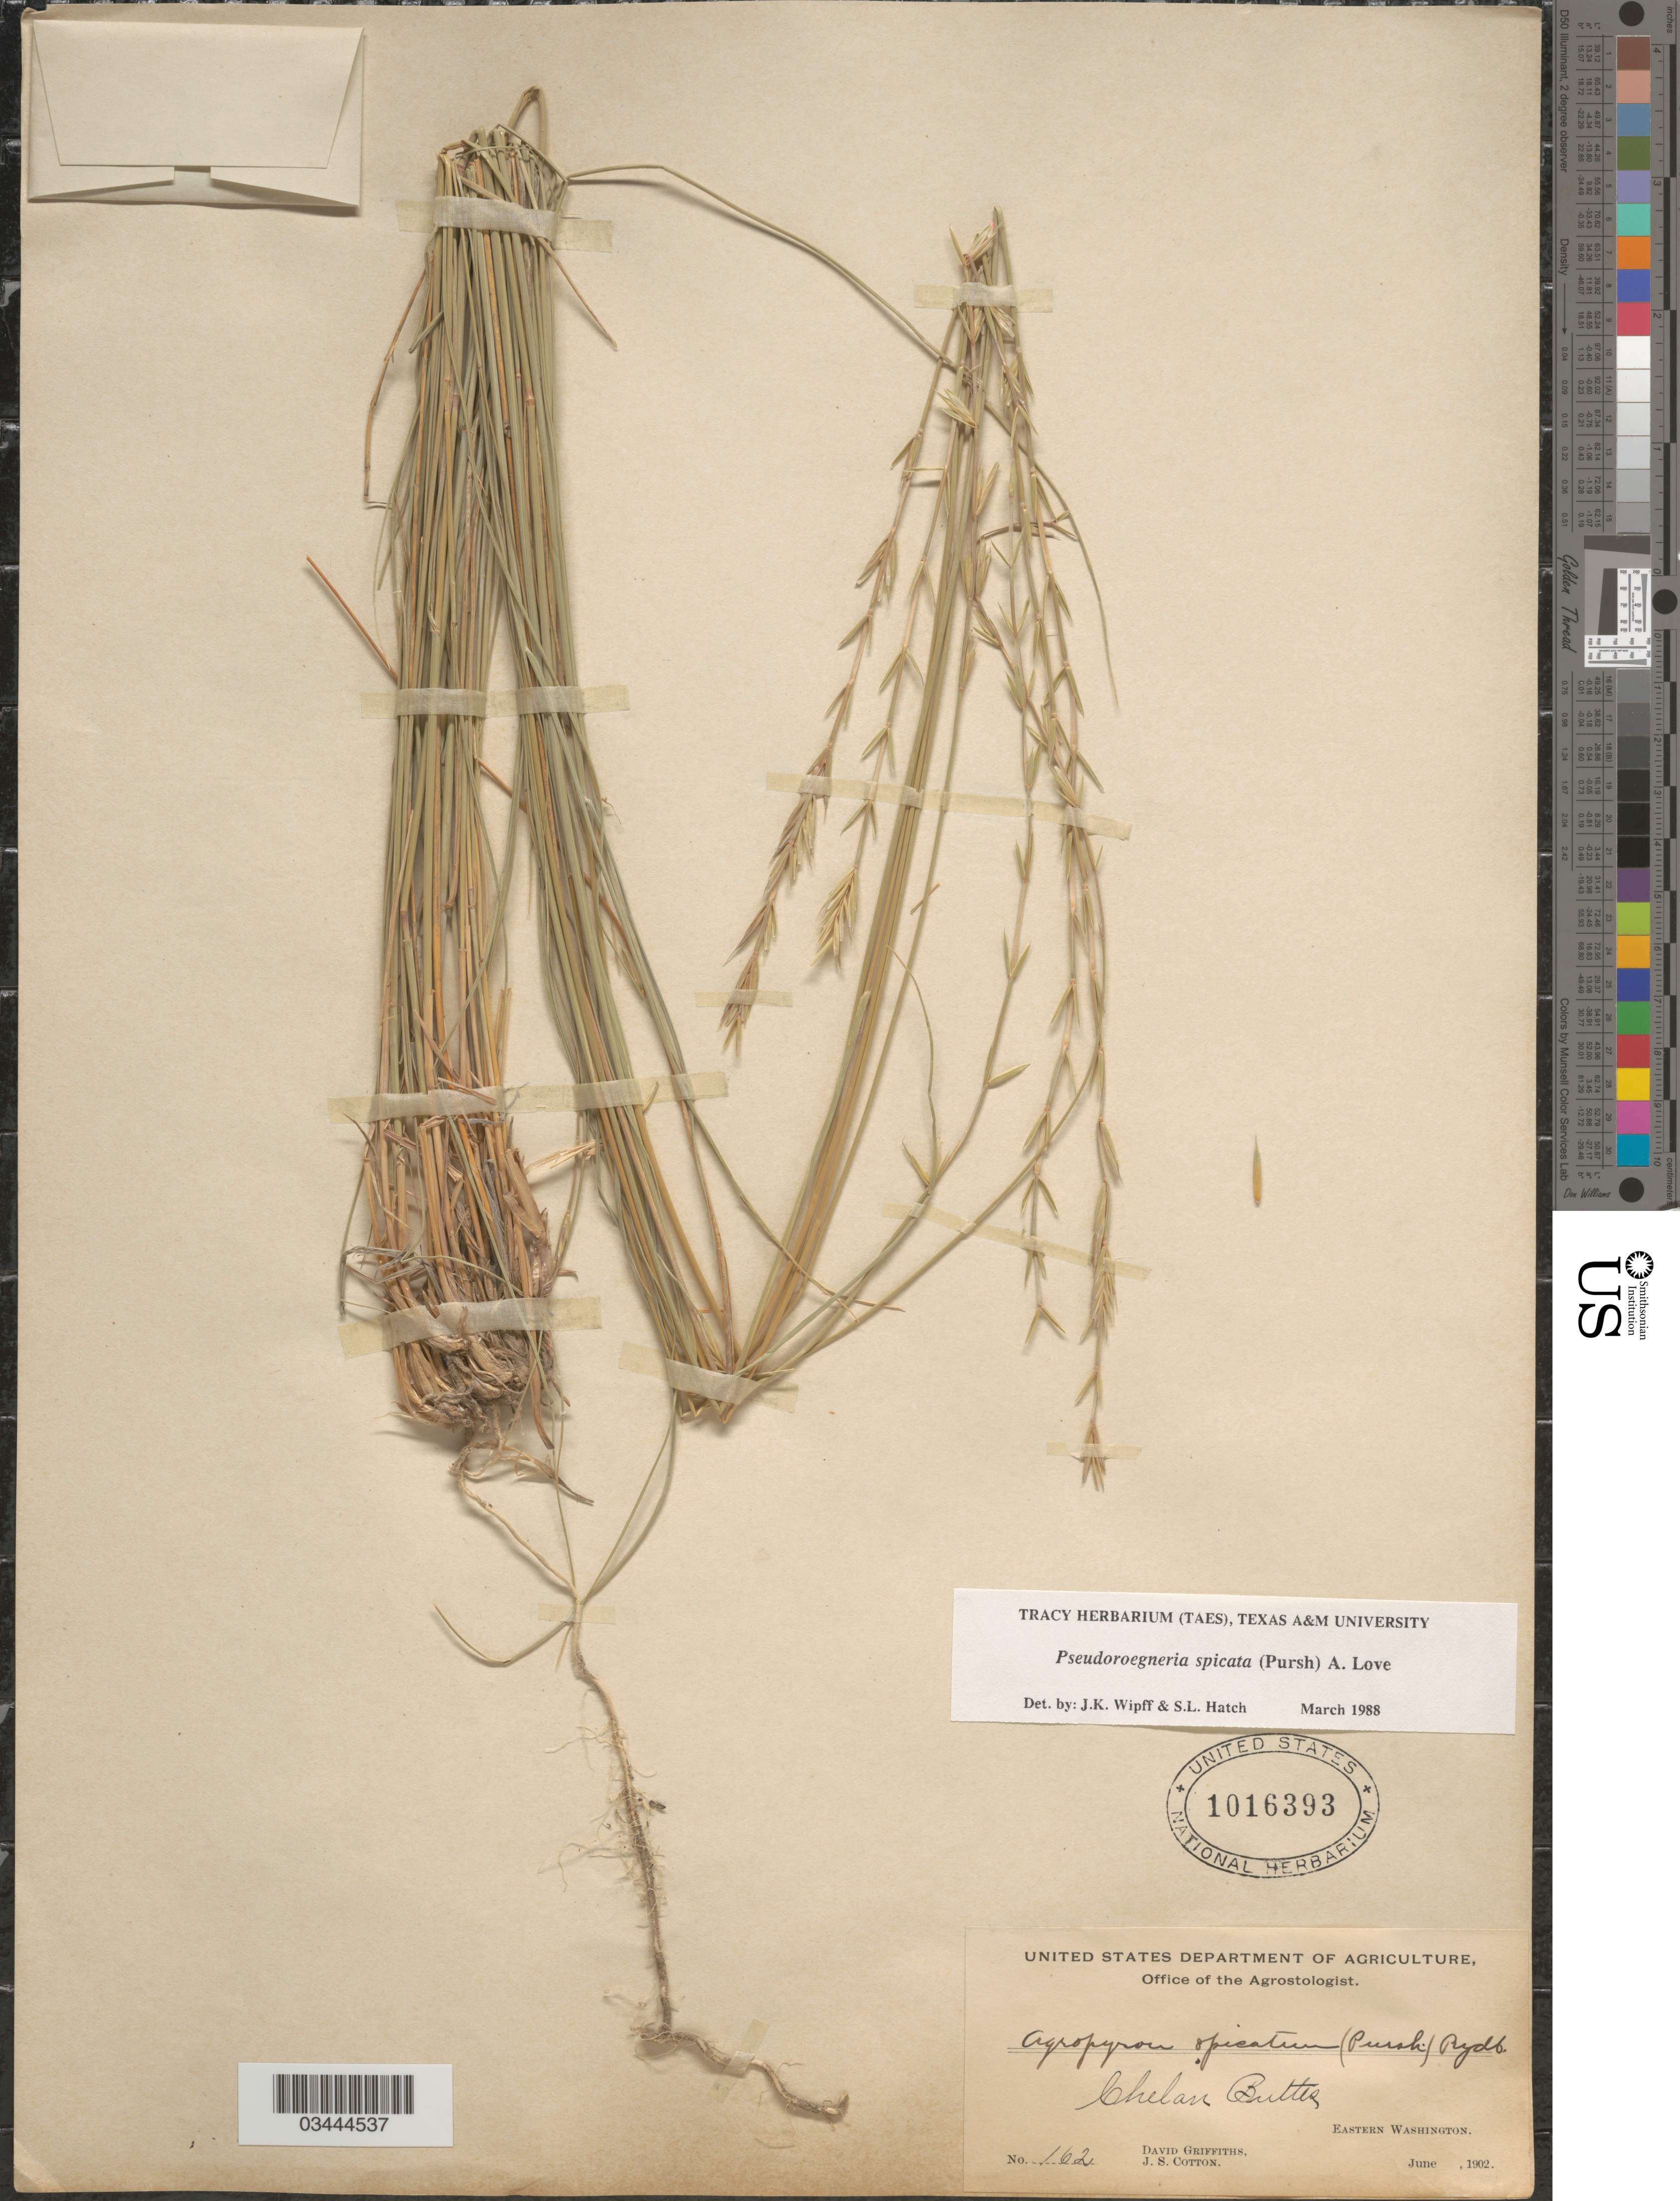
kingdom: Plantae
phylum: Tracheophyta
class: Liliopsida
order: Poales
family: Poaceae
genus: Pseudoroegneria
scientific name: Pseudoroegneria spicata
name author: (Pursh) Á. Löve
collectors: D. Griffiths & J. S. Cotton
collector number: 162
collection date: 1902-06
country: United States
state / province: Washington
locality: Chelan Buttes. Eastern Washington.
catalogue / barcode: US 1016393